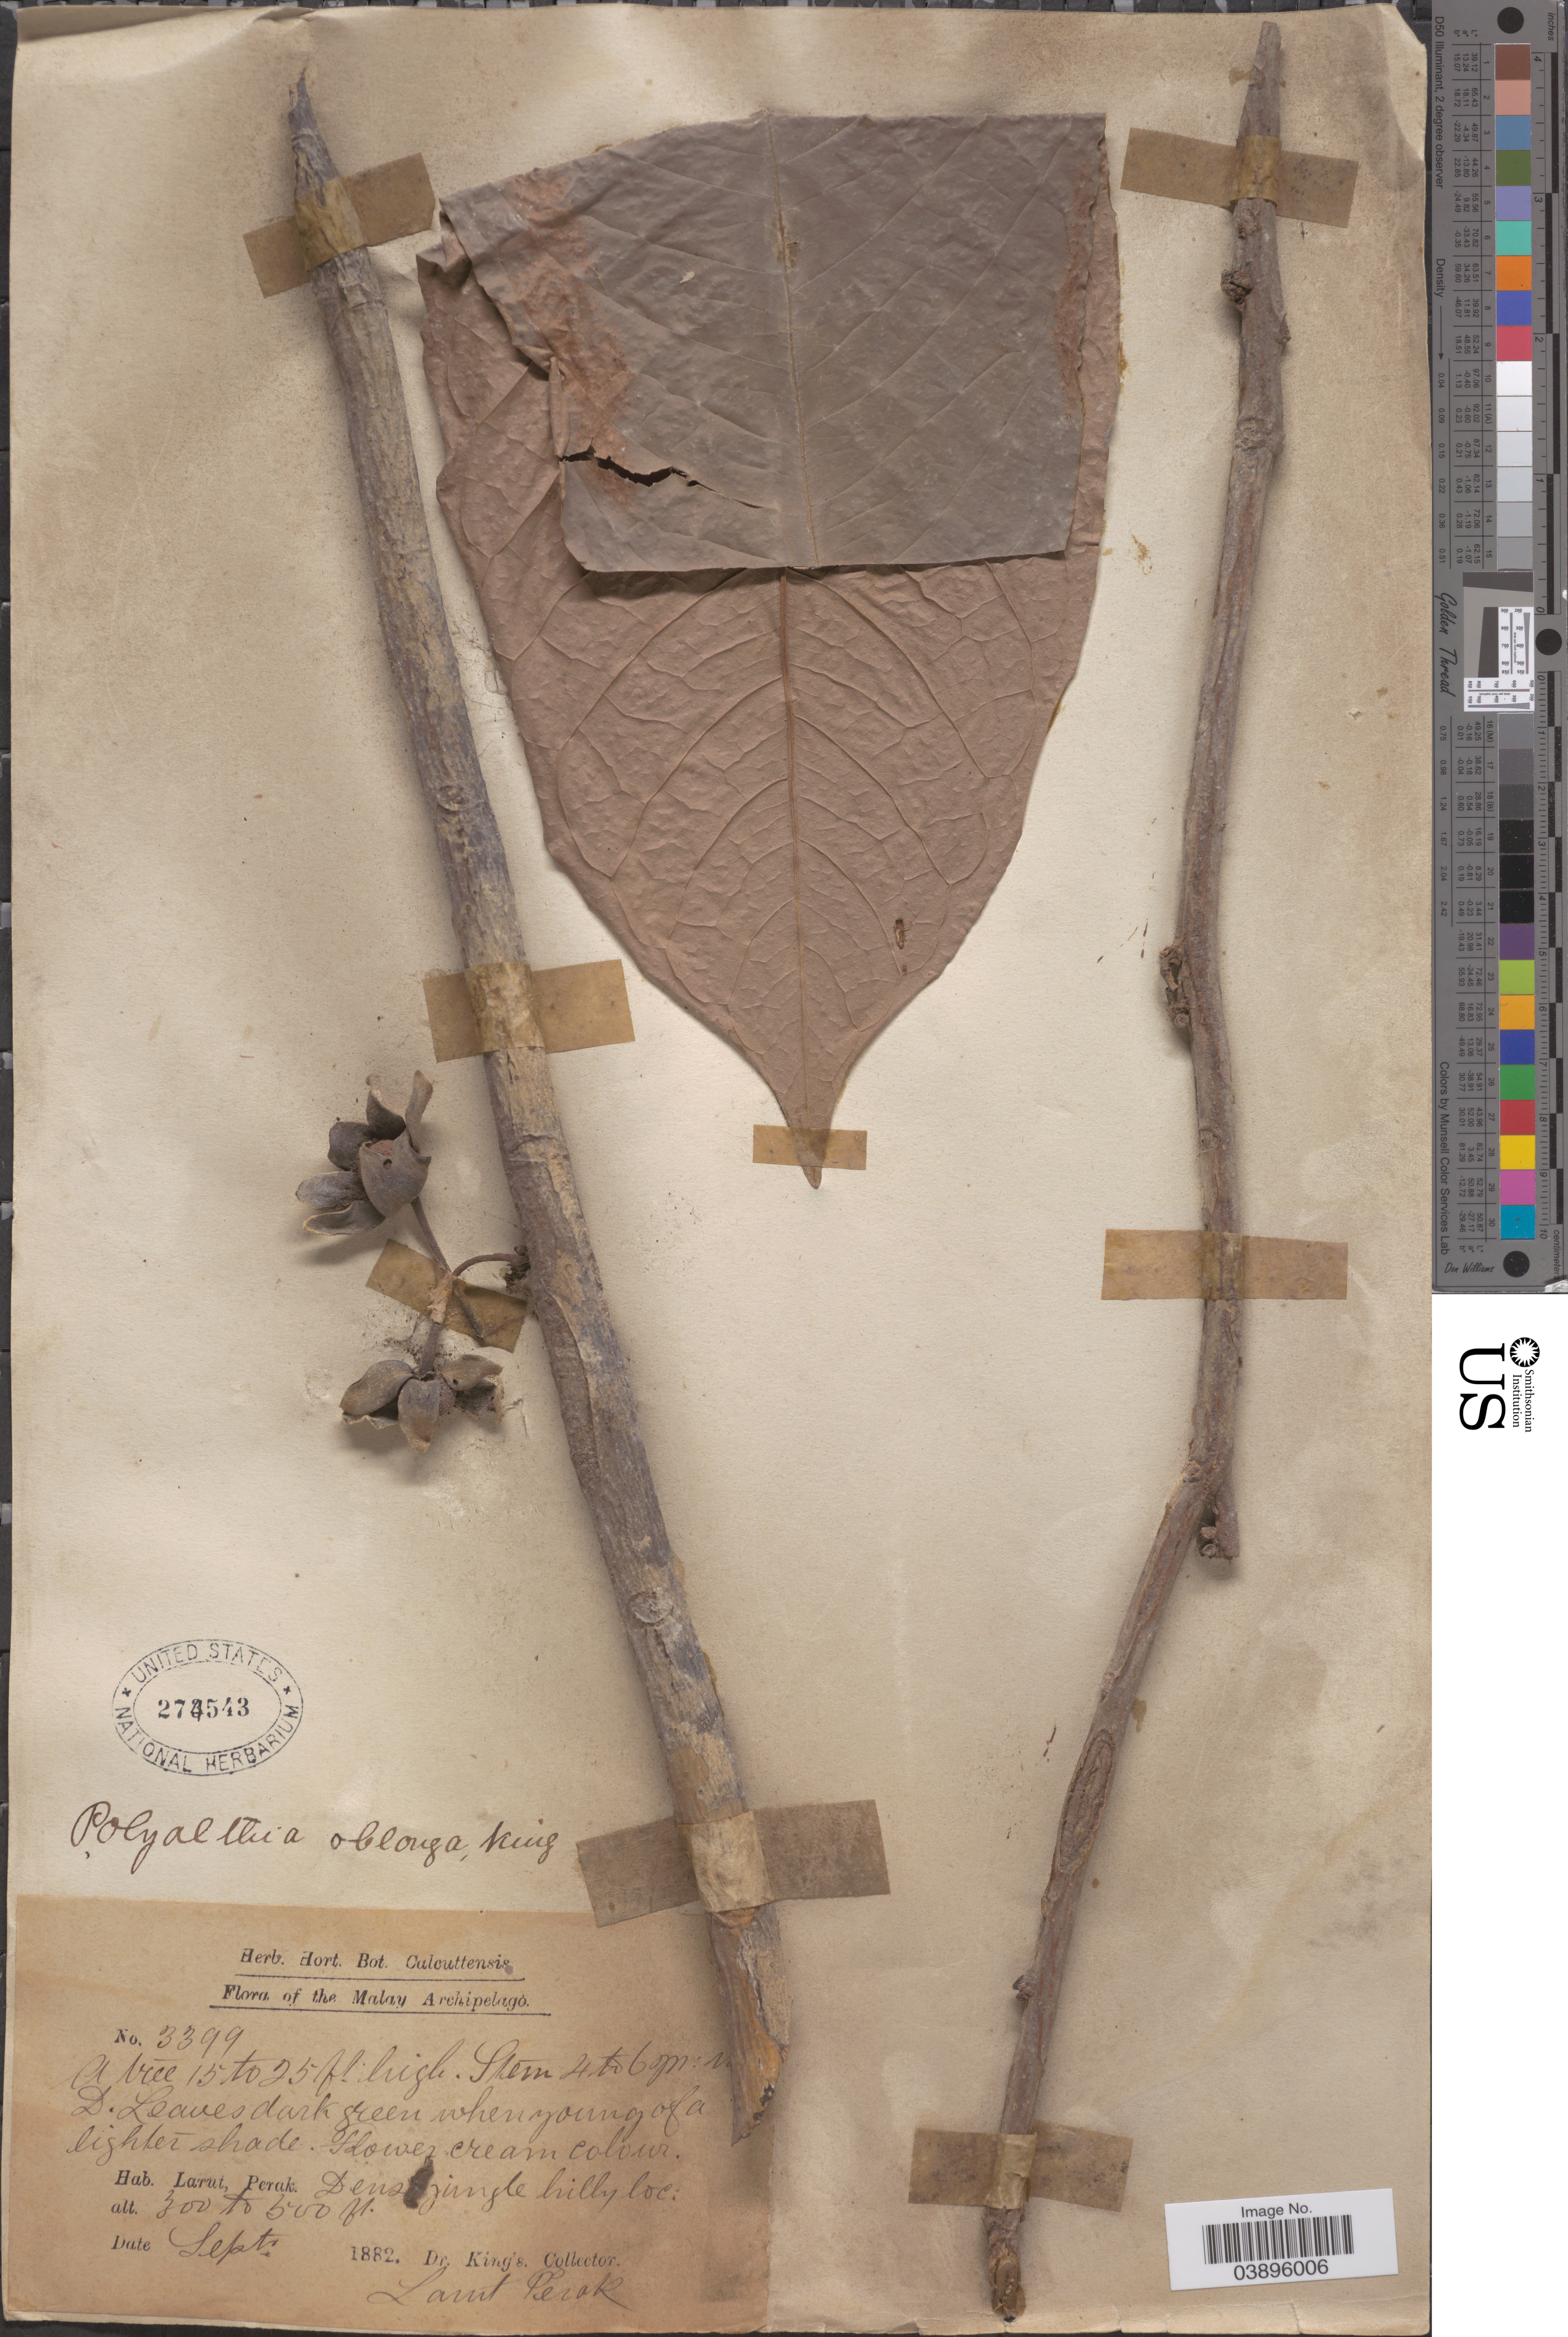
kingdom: Plantae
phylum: Tracheophyta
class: Magnoliopsida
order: Magnoliales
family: Annonaceae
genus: Polyalthia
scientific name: Polyalthia oblonga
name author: King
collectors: Dr. King's collector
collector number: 3399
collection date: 1882-09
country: Malaysia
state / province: Perak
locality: The Malay Archipelago. Larut.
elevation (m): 91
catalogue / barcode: US 274543